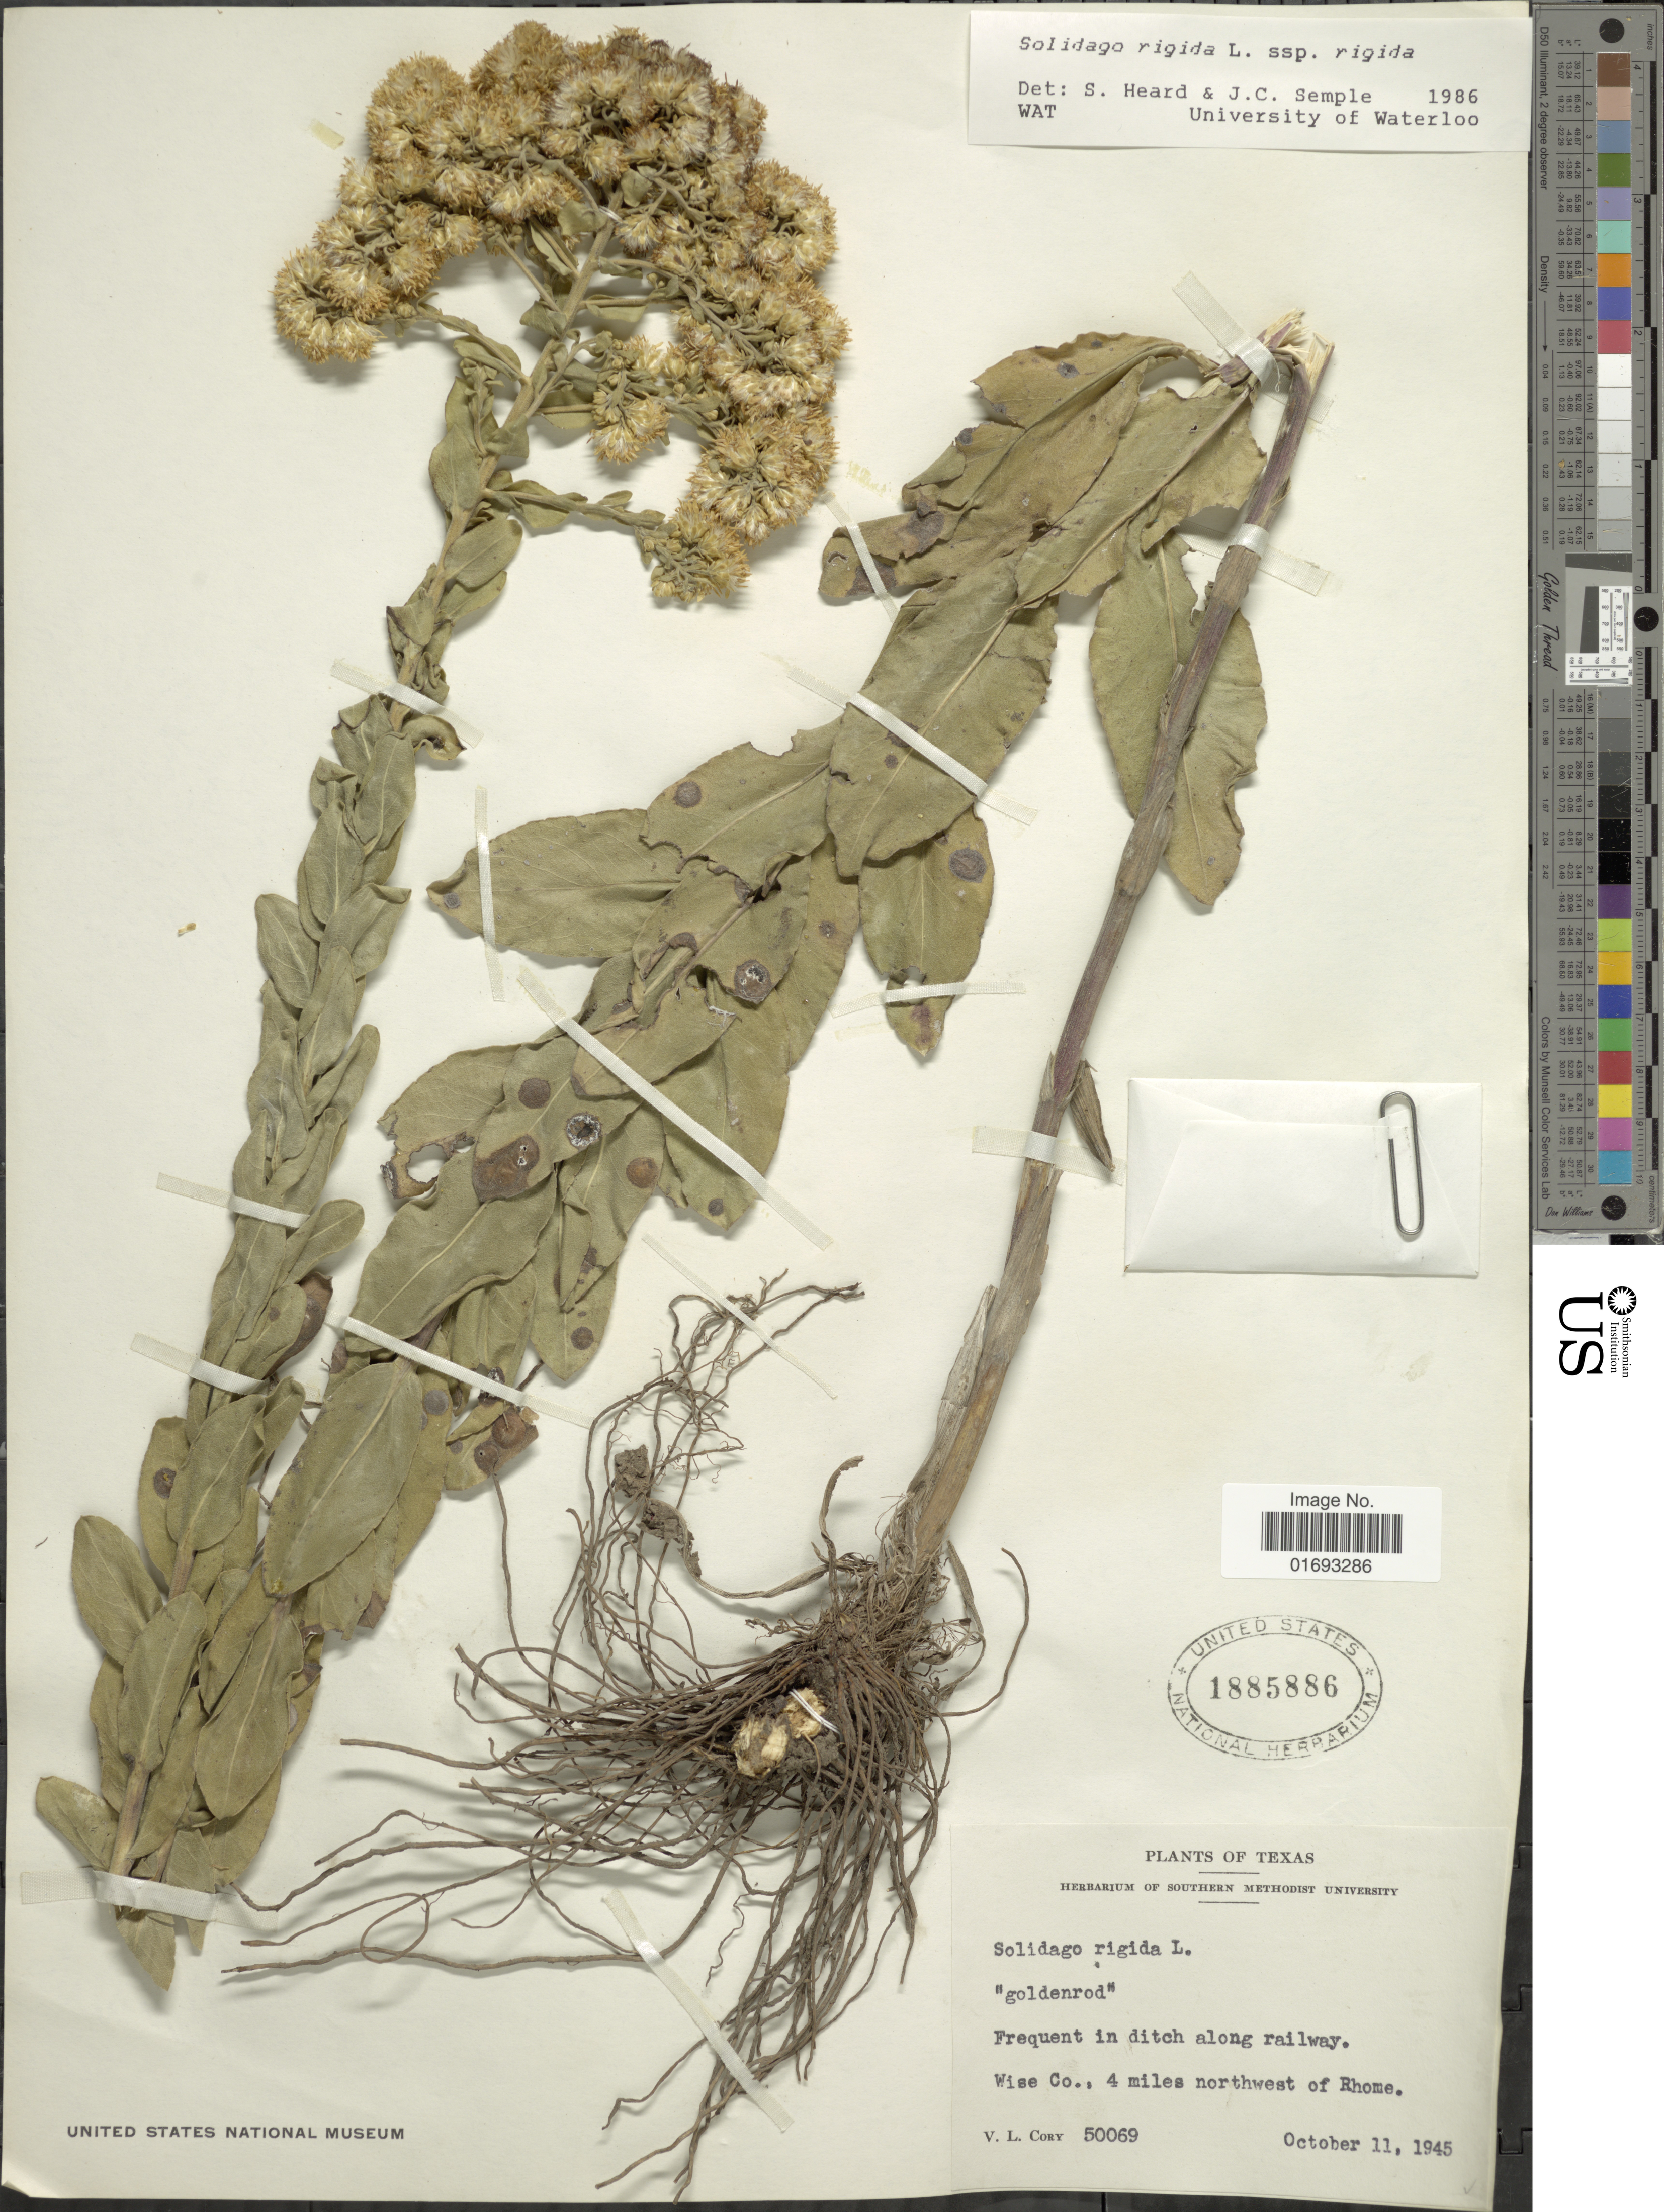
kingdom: Plantae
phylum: Tracheophyta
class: Magnoliopsida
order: Asterales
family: Asteraceae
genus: Oligoneuron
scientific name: Oligoneuron rigidum var. rigidum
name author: (L.) Small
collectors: V. Cory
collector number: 50069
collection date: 1945-10-11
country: United States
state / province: Texas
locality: Frequent in ditch along railway, Wise Co., 4 miles northwest of Rhome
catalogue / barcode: US 1885886